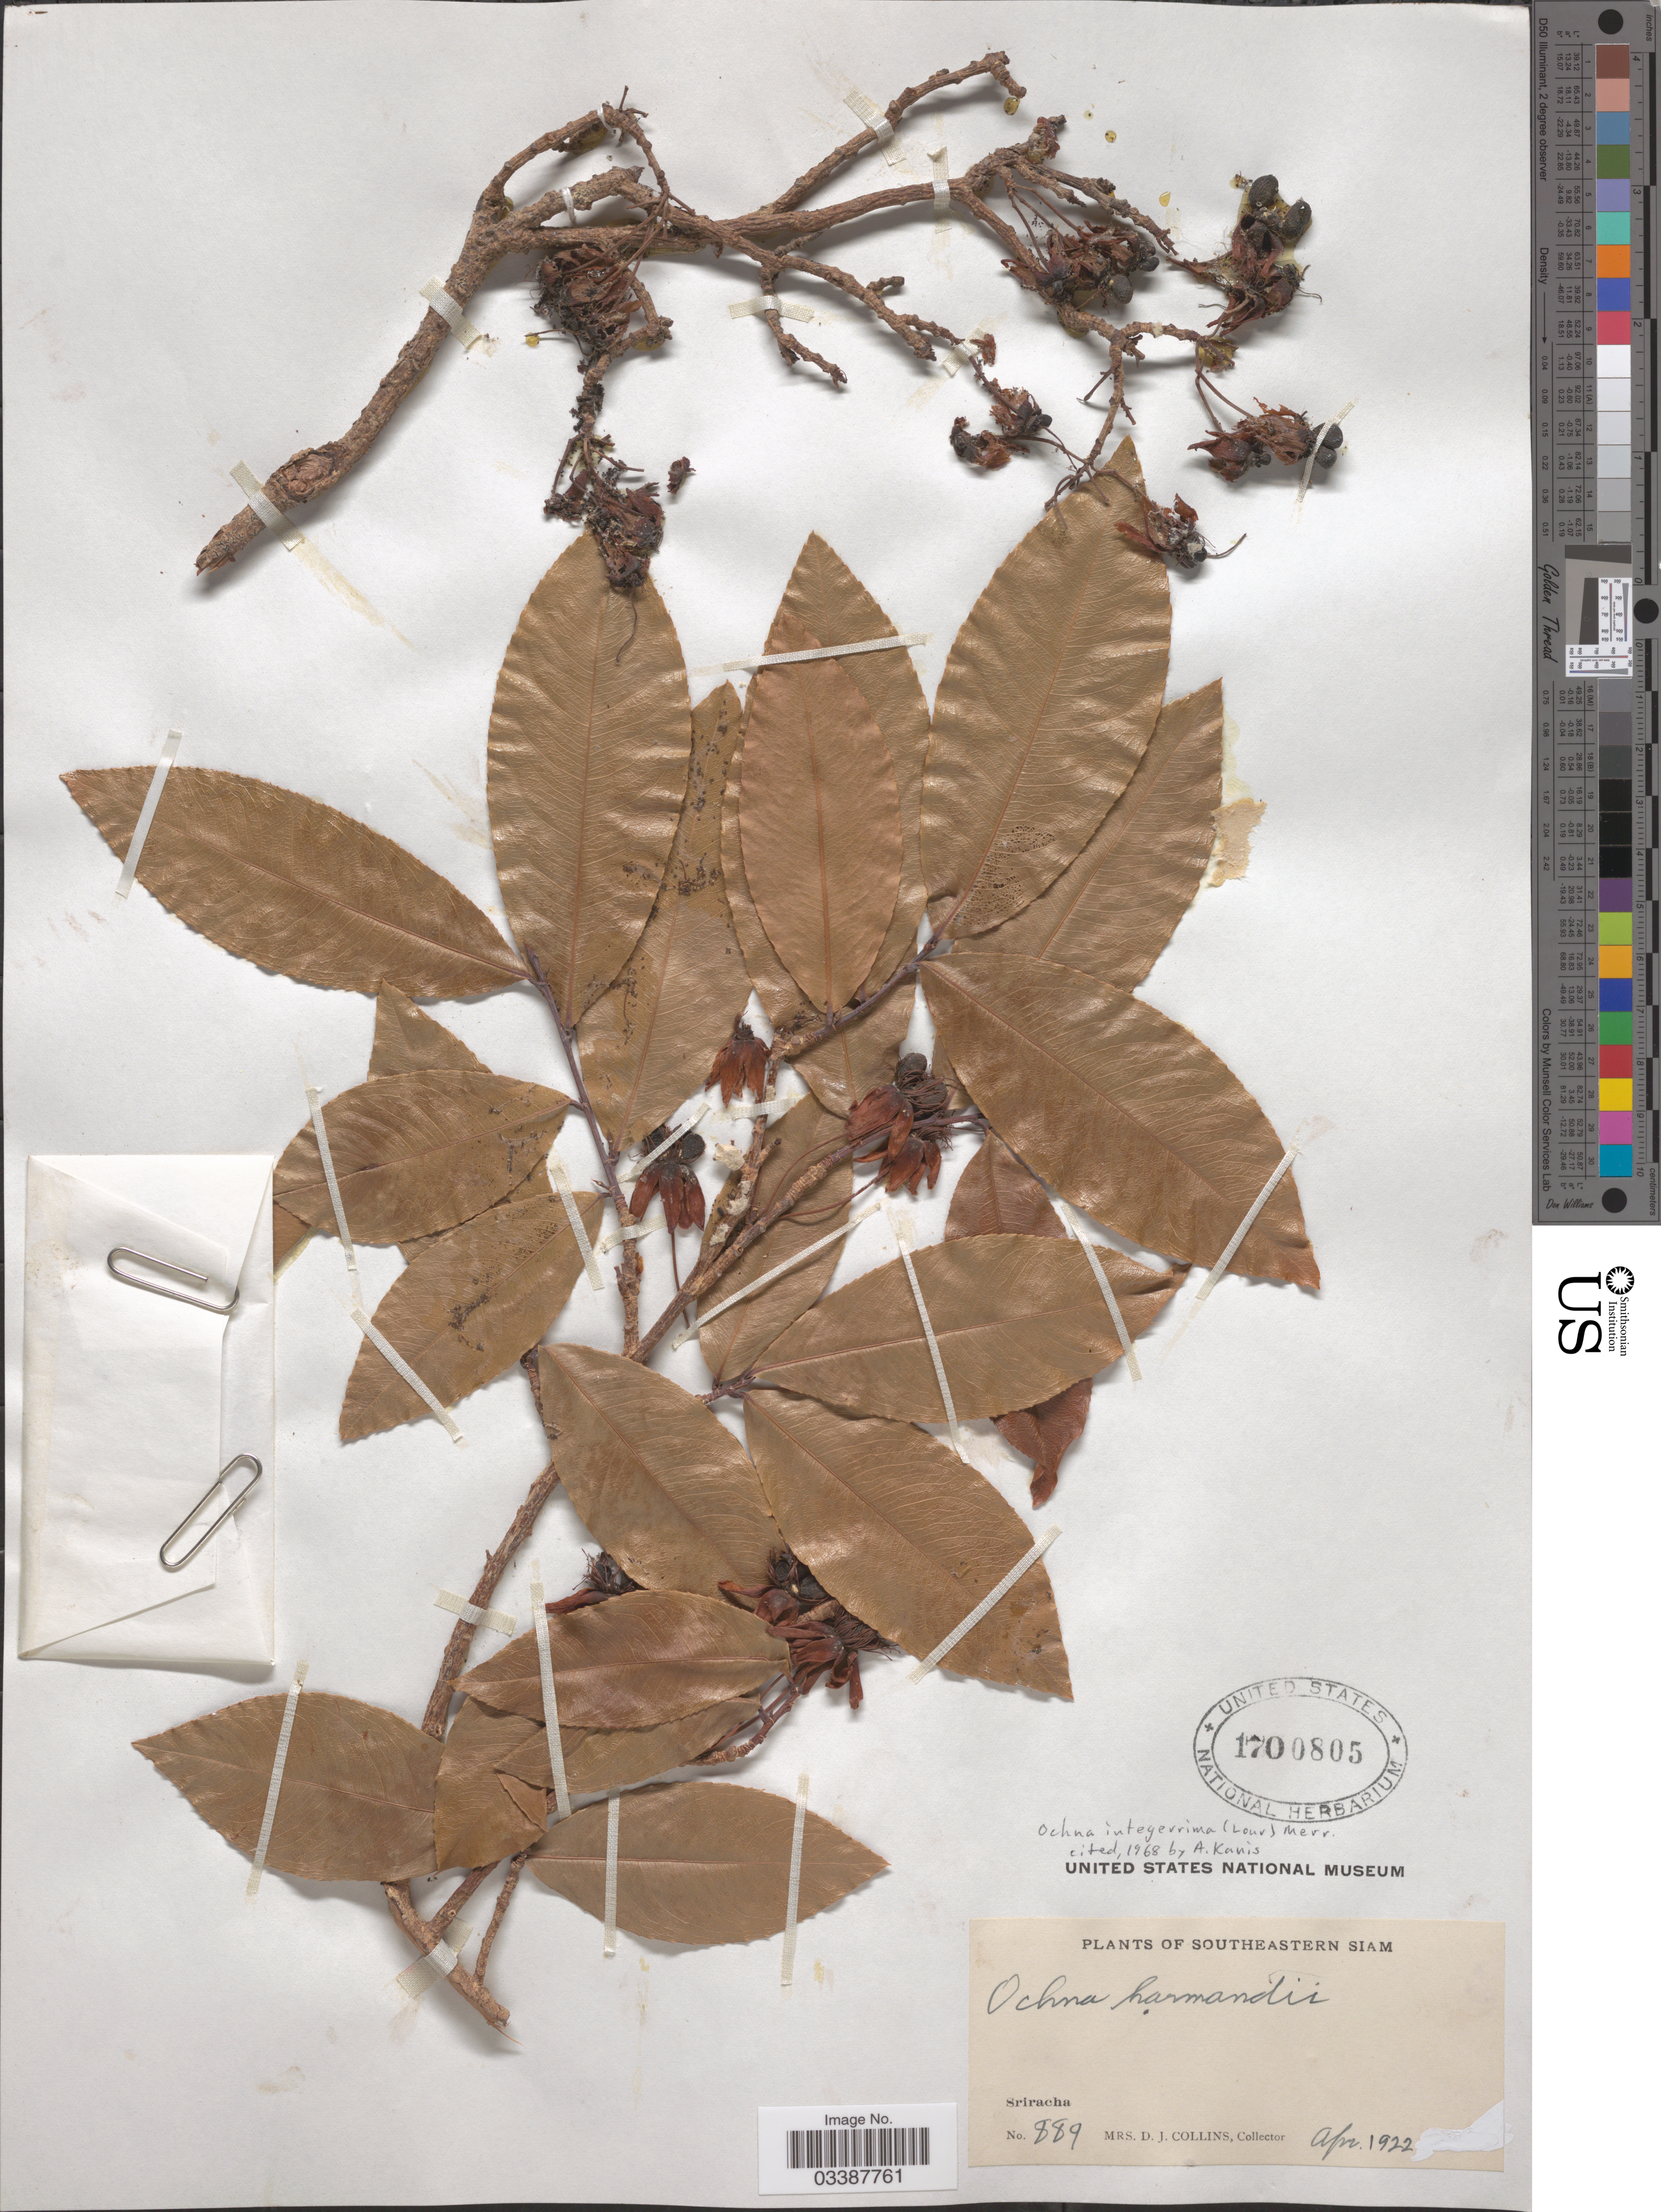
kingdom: Plantae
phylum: Tracheophyta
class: Magnoliopsida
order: Malpighiales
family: Ochnaceae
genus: Ochna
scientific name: Ochna integerrima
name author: Merr.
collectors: Mrs. D. J. Collins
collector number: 889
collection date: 1922-04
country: Thailand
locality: Southeastern Siam. Sriracha.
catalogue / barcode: US 1700805